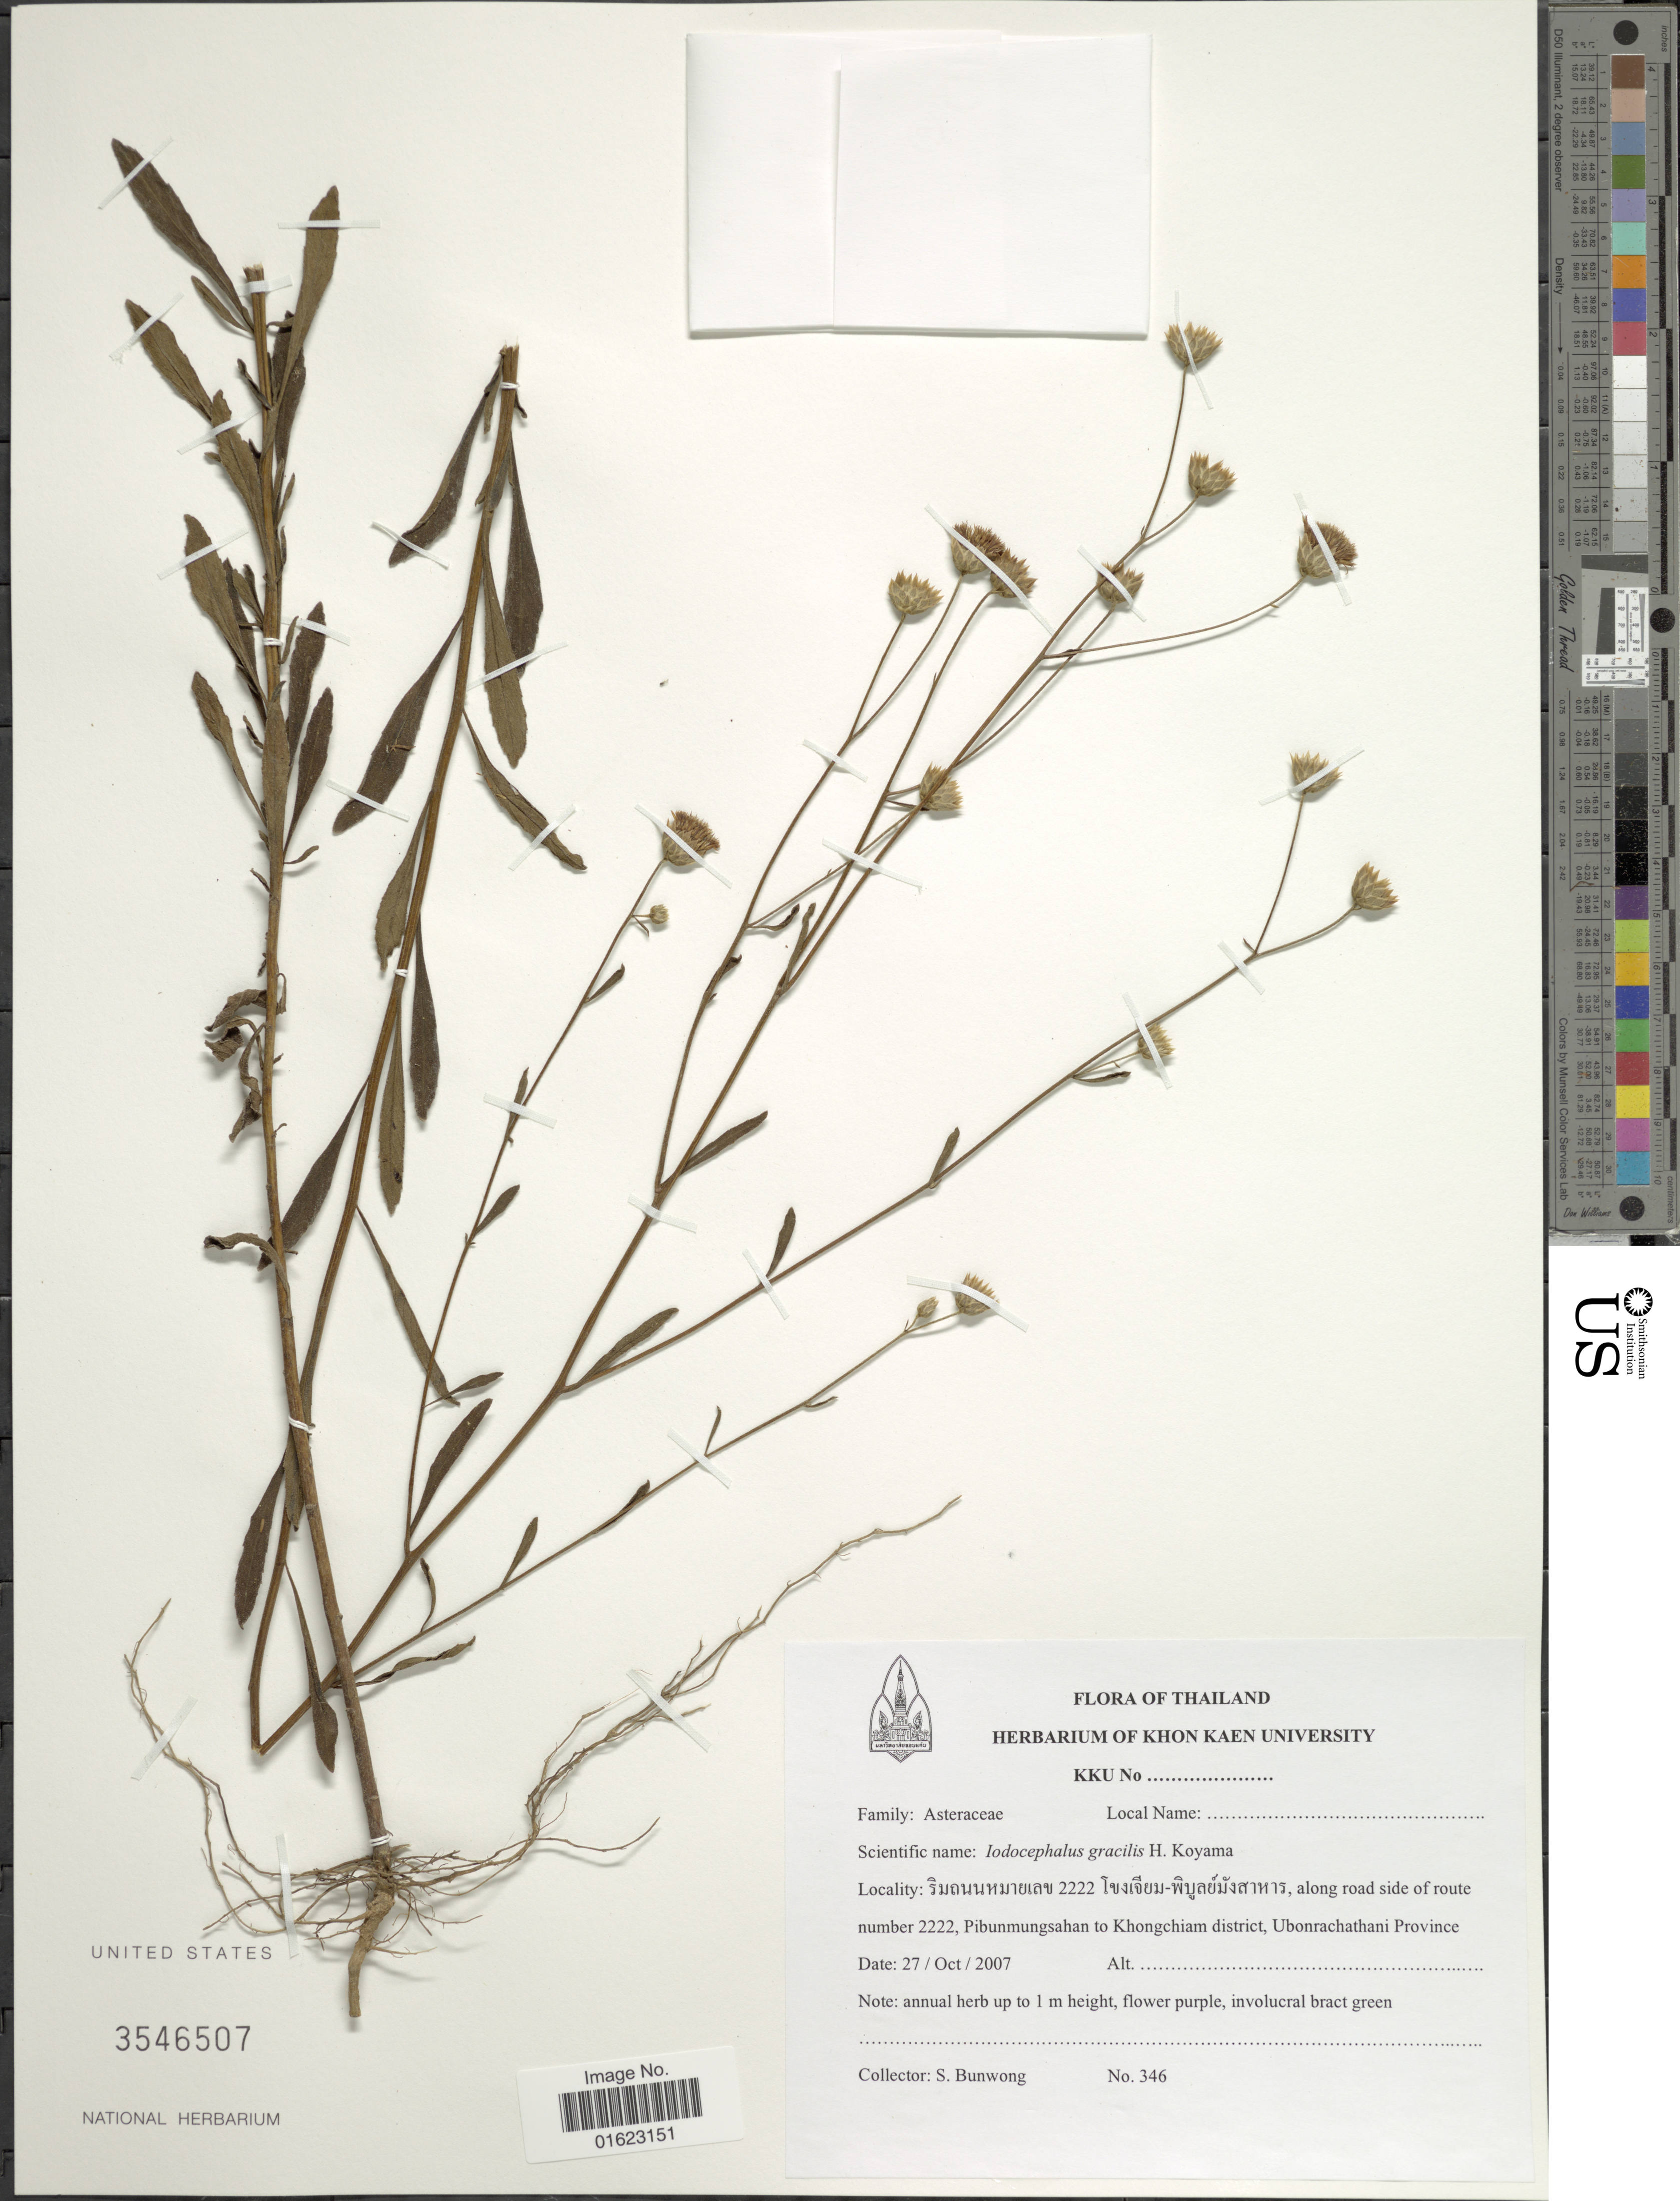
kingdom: Plantae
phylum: Tracheophyta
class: Magnoliopsida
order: Asterales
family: Asteraceae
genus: Iodocephalus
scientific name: Iodocephalus gracilis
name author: Thorel ex Gagnep.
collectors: S. Bunwong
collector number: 346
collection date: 2007-10-27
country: Thailand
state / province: Ubon Ratchathani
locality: X 2222, X, along road side of route number 2222, Pibunmungsahan to Khongchiam district, Ubonrachathani Province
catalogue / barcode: US 3546507